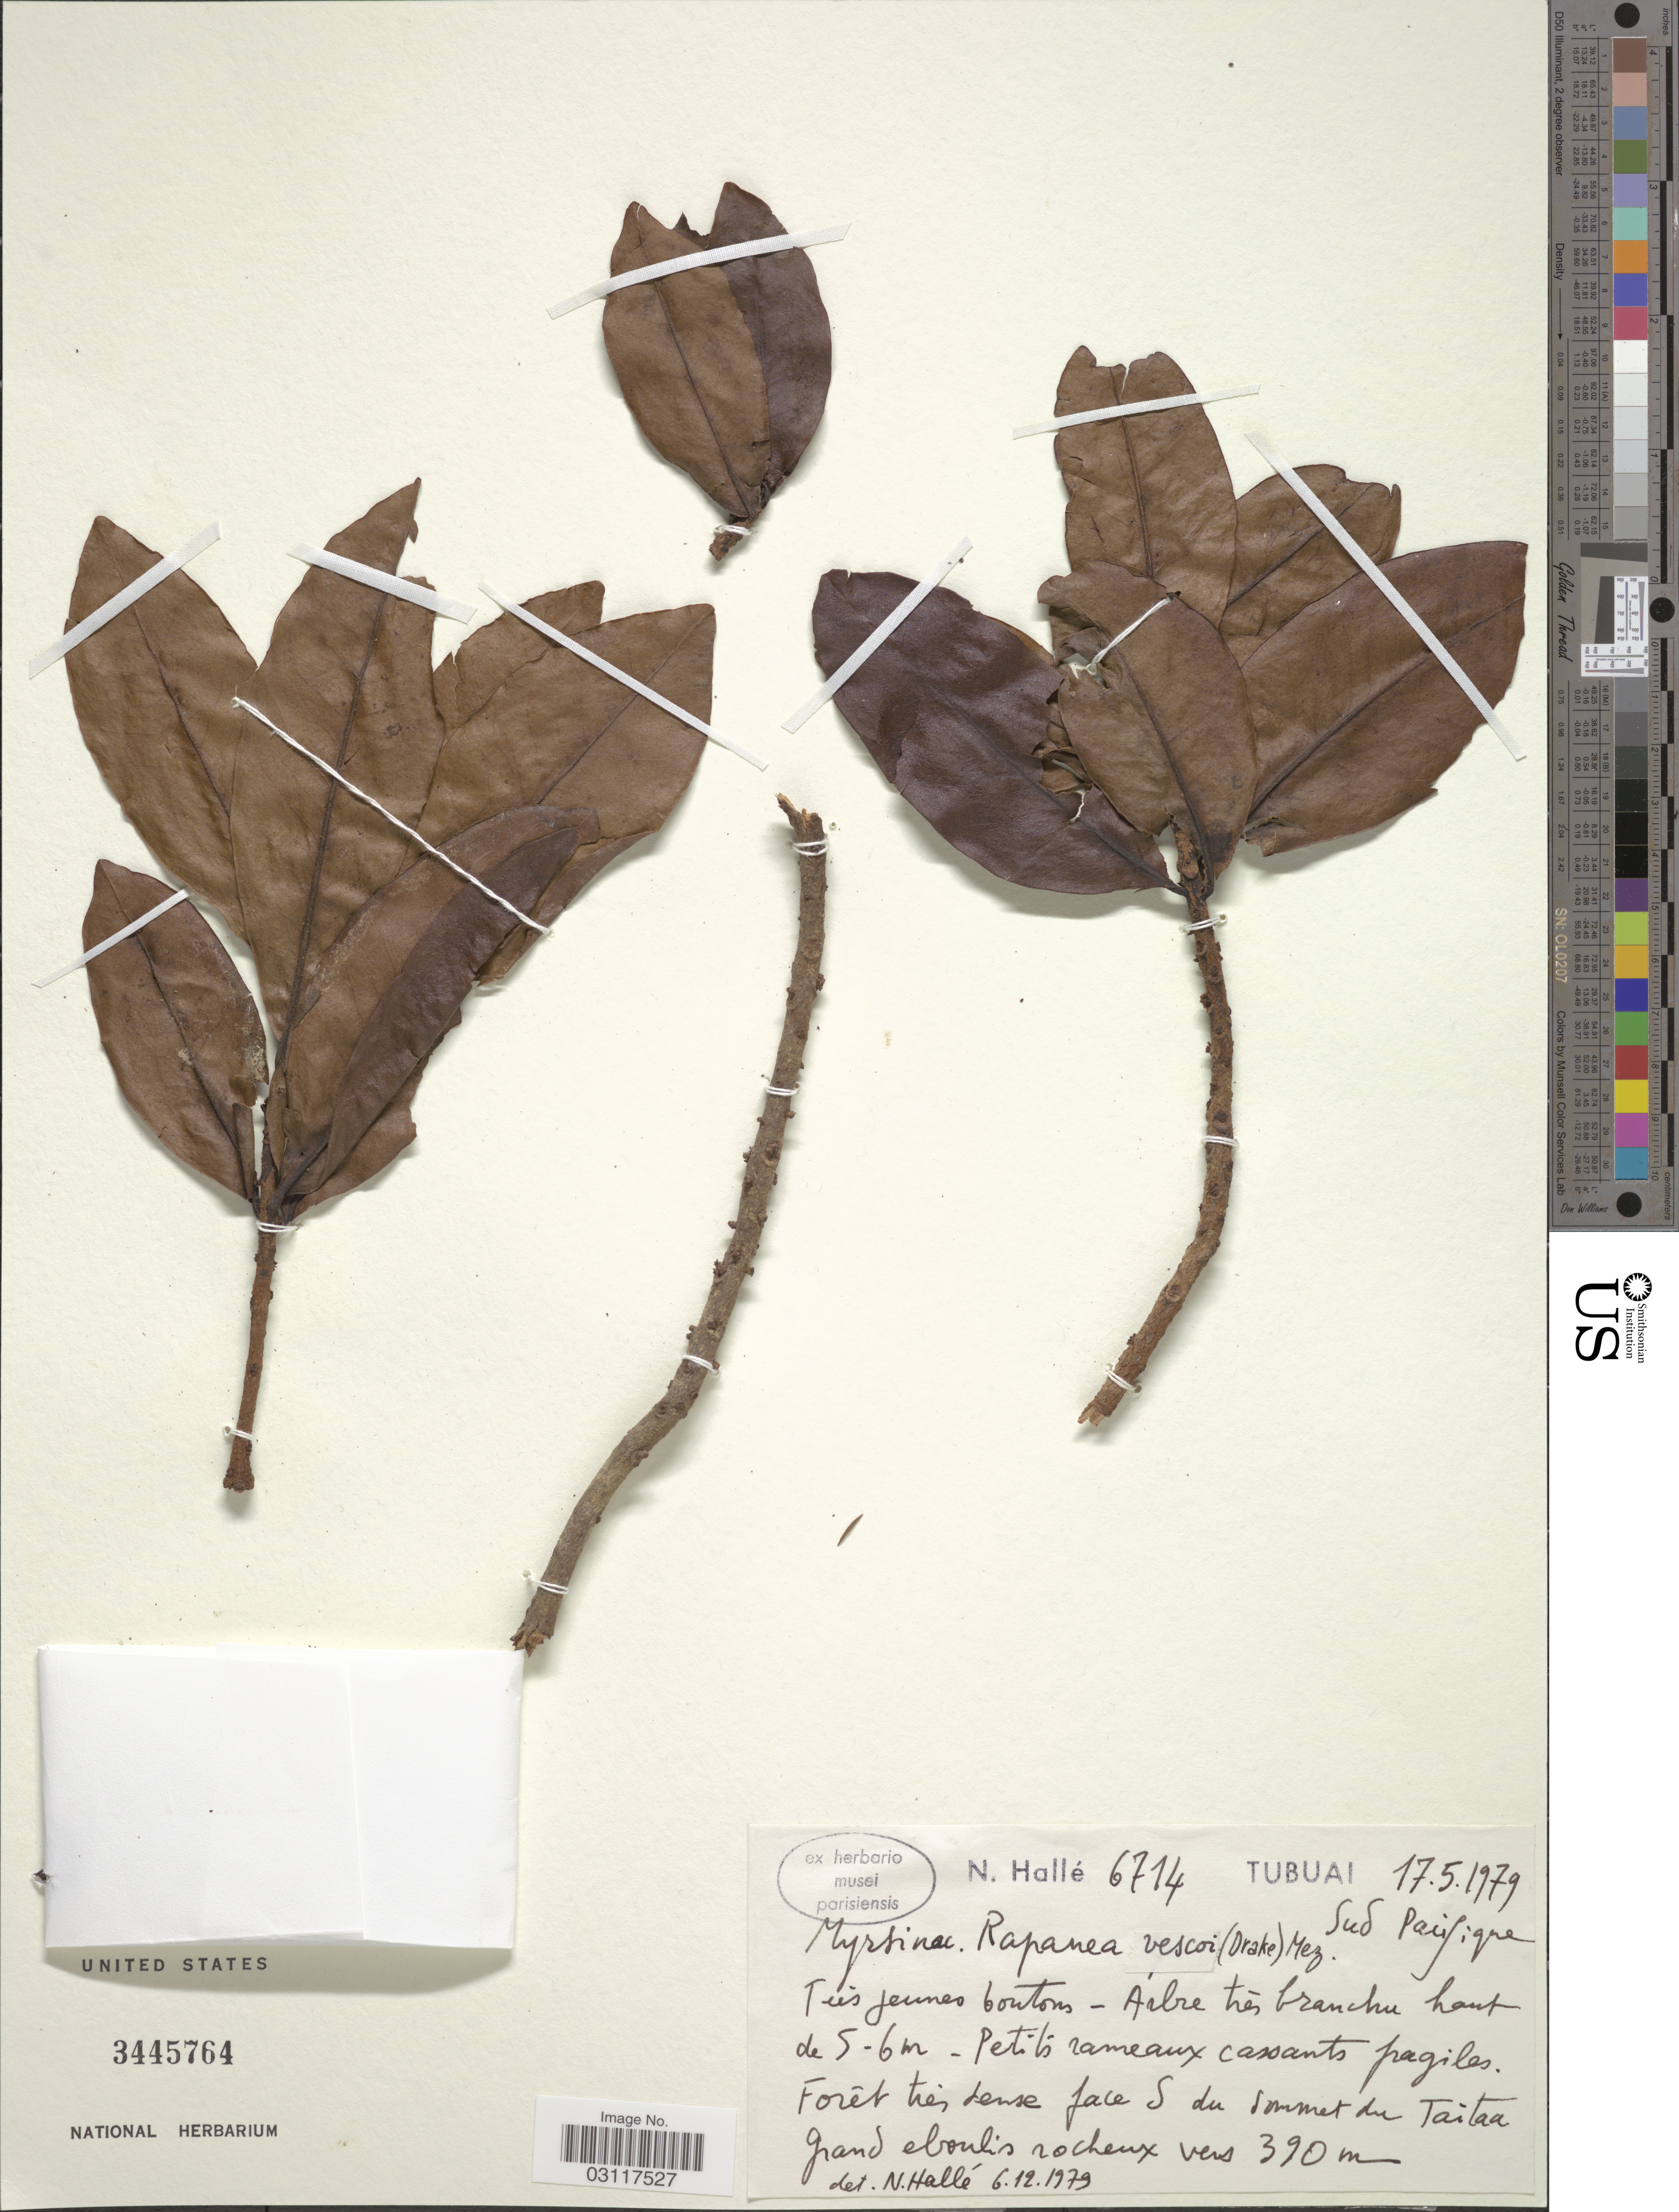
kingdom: Plantae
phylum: Tracheophyta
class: Magnoliopsida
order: Ericales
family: Primulaceae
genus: Myrsine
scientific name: Myrsine vescoi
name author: Drake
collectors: N. Hallé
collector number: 6714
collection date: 1979-05-17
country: French Polynesia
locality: Tubuai, Sud Pacifique.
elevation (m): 390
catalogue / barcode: US 3445764